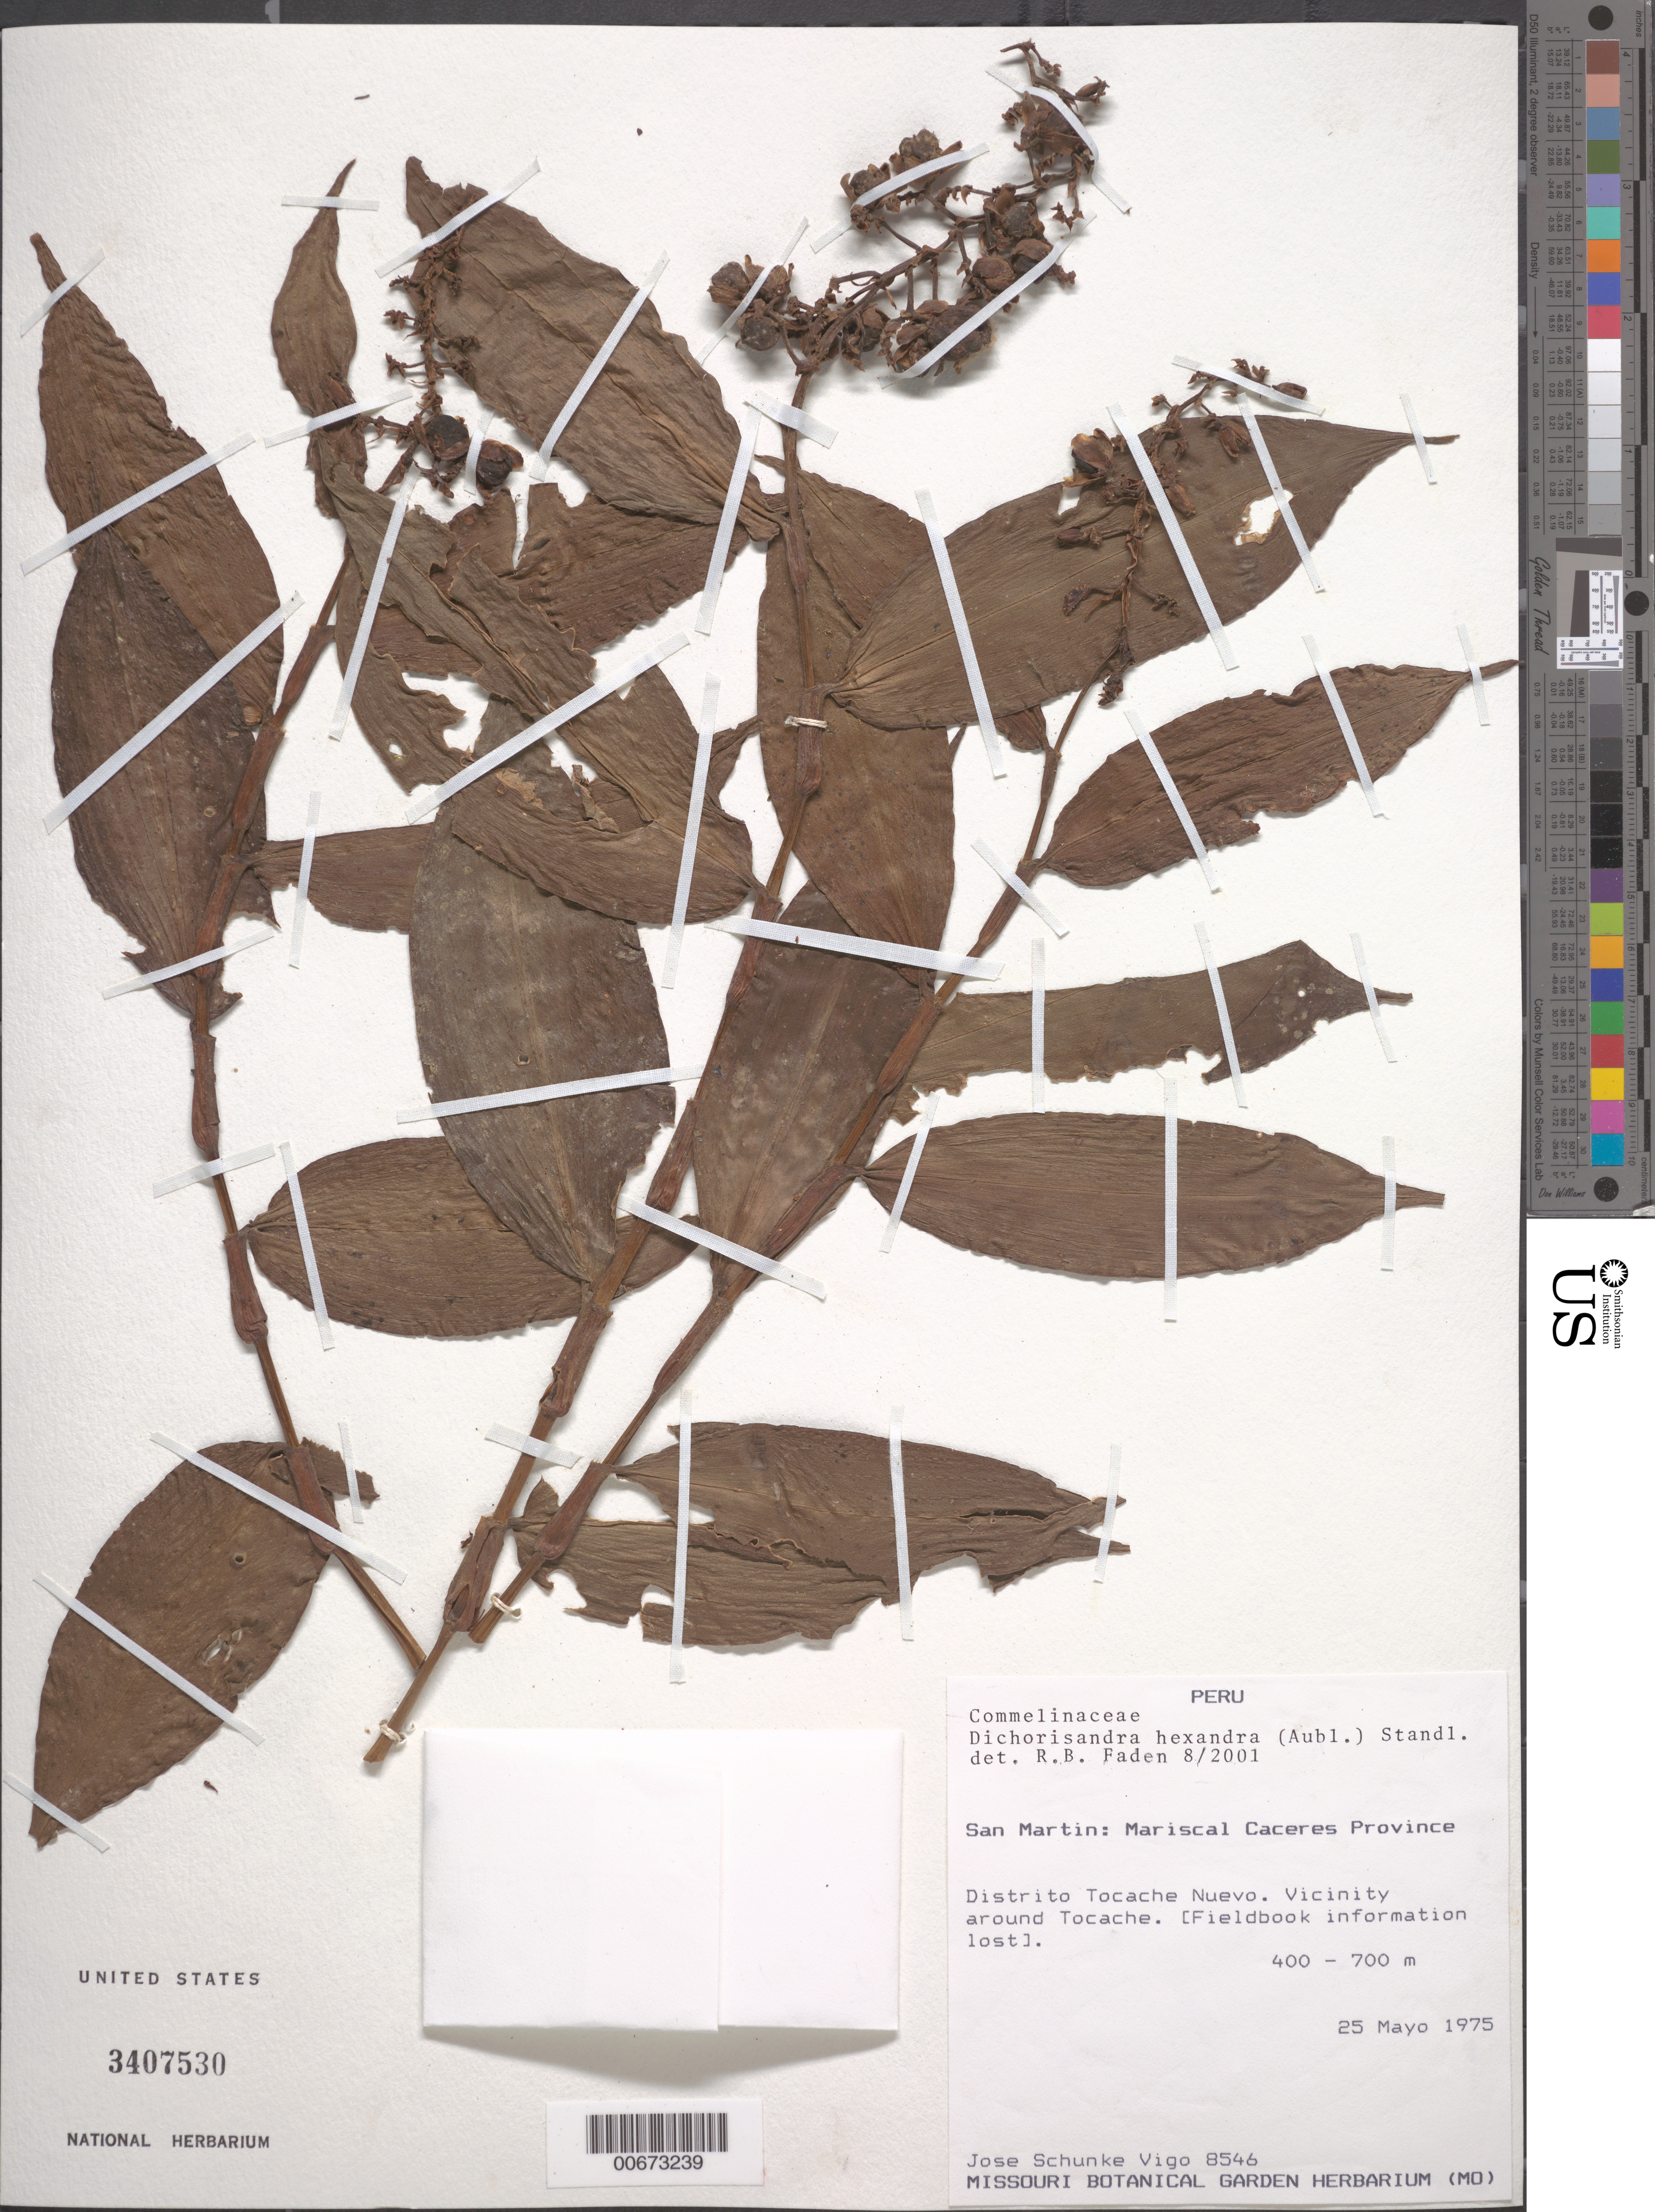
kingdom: Plantae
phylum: Tracheophyta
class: Liliopsida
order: Commelinales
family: Commelinaceae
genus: Dichorisandra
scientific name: Dichorisandra hexandra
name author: (Aubl.) Standl.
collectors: J. Schunke Vigo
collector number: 8546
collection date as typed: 25 May 1975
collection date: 1975-05-25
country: Peru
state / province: San Martín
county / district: Mariscal Cáceres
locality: Tocache Nuevo.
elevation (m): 400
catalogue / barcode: US 3407530